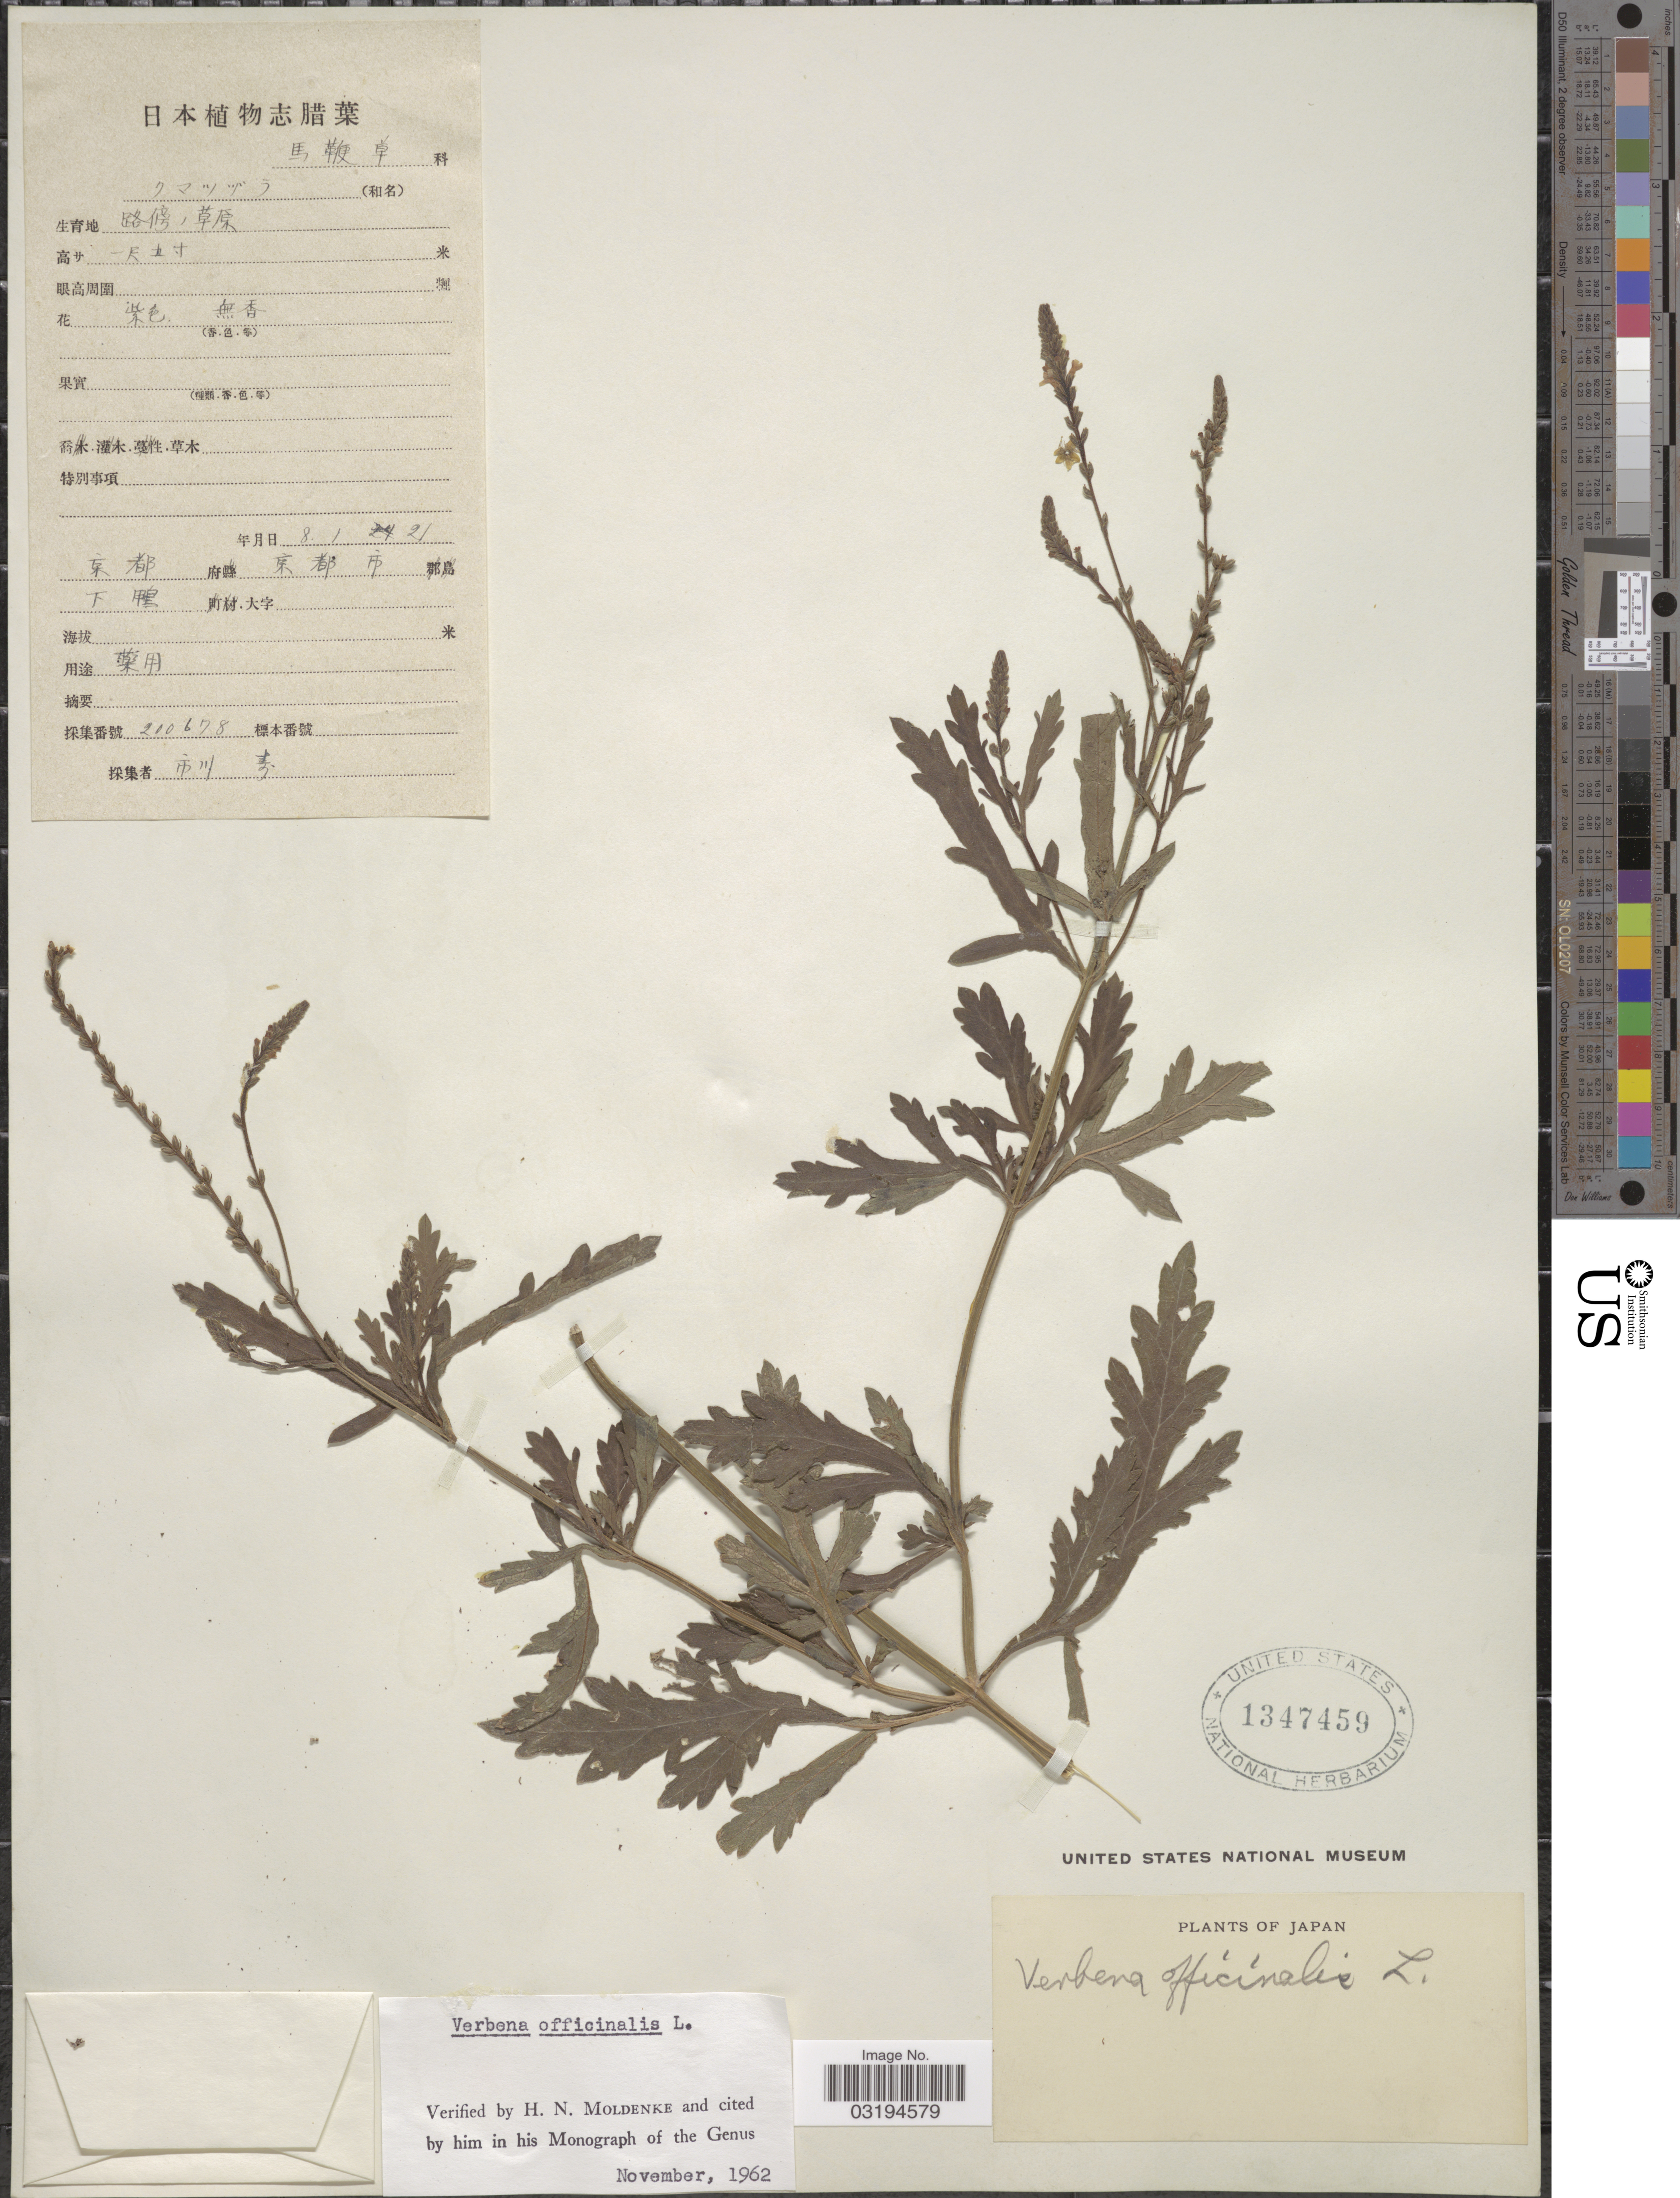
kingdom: Plantae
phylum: Tracheophyta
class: Magnoliopsida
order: Lamiales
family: Verbenaceae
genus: Verbena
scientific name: Verbena officinalis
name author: L.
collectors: X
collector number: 200678*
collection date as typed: Transcribed d/m/y: 8/1/21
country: Japan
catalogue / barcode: US 1347459